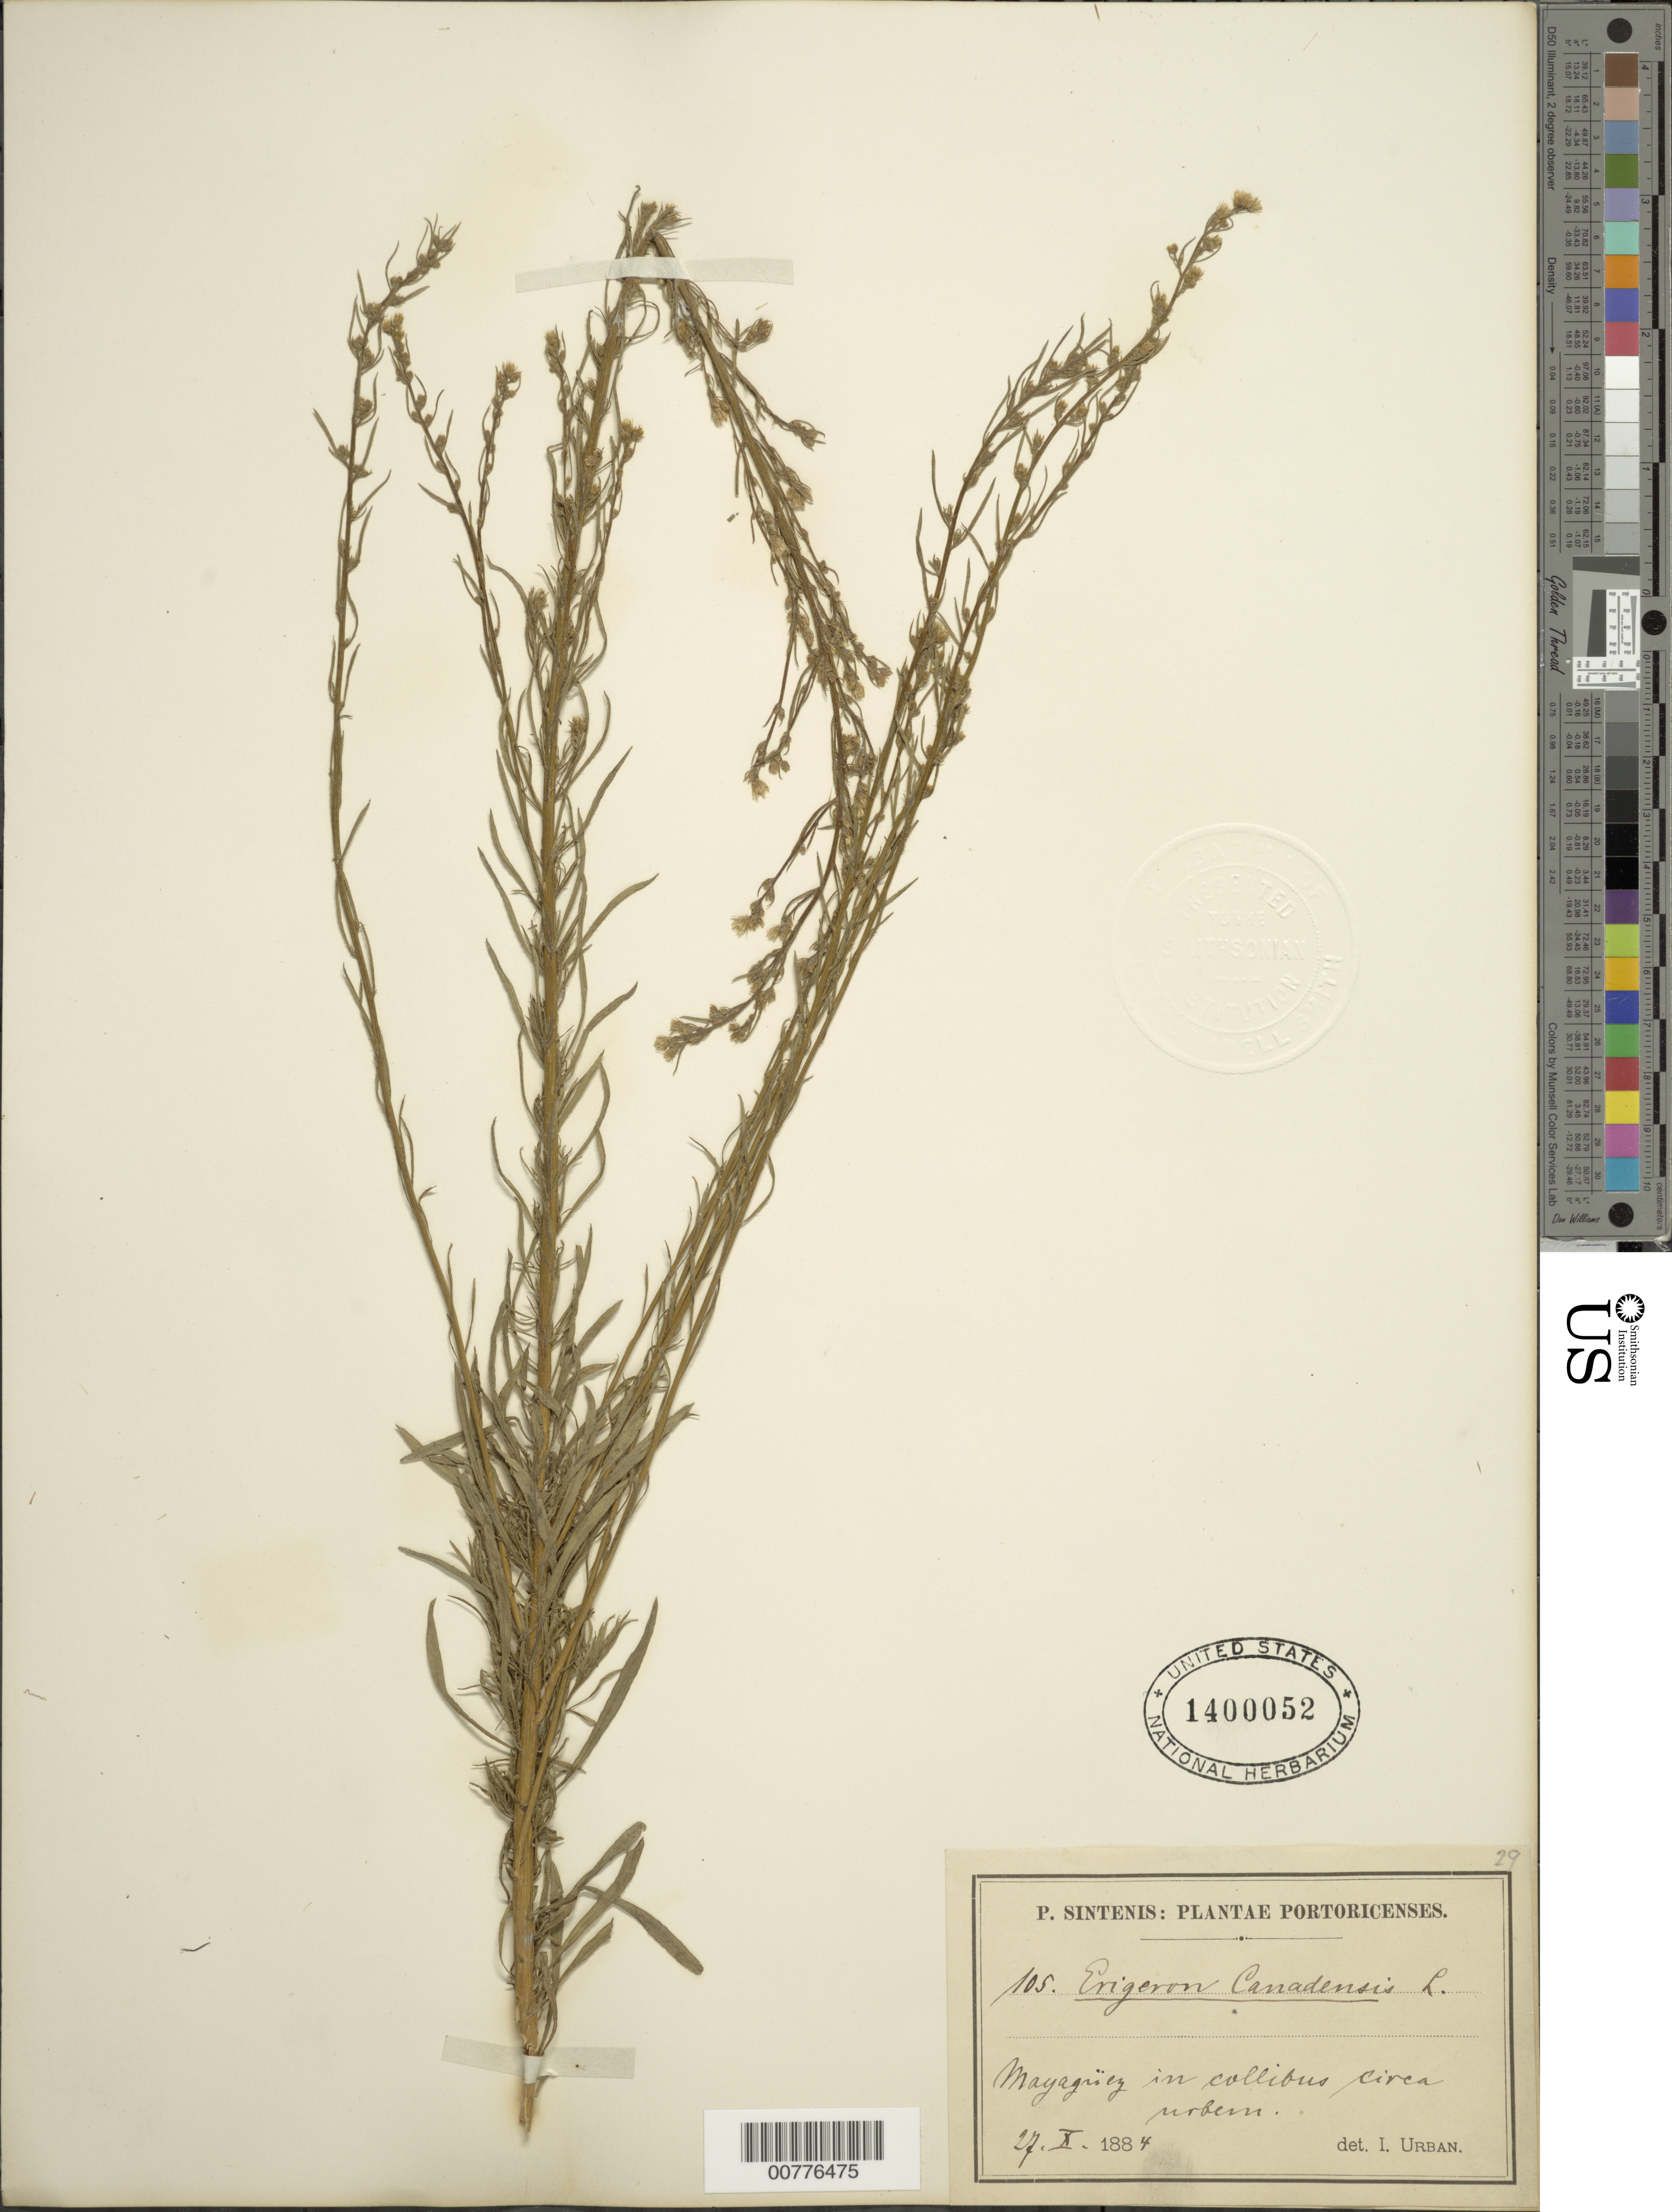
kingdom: Plantae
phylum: Tracheophyta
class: Magnoliopsida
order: Asterales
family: Asteraceae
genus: Conyza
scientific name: Conyza canadensis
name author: (L.) Cronq.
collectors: P. Sintenis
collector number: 105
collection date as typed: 27 Oct 1884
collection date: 1884-10-27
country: Puerto Rico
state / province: Mayagüez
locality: Mayagüez in callibus circa urbem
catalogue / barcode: US 1400052